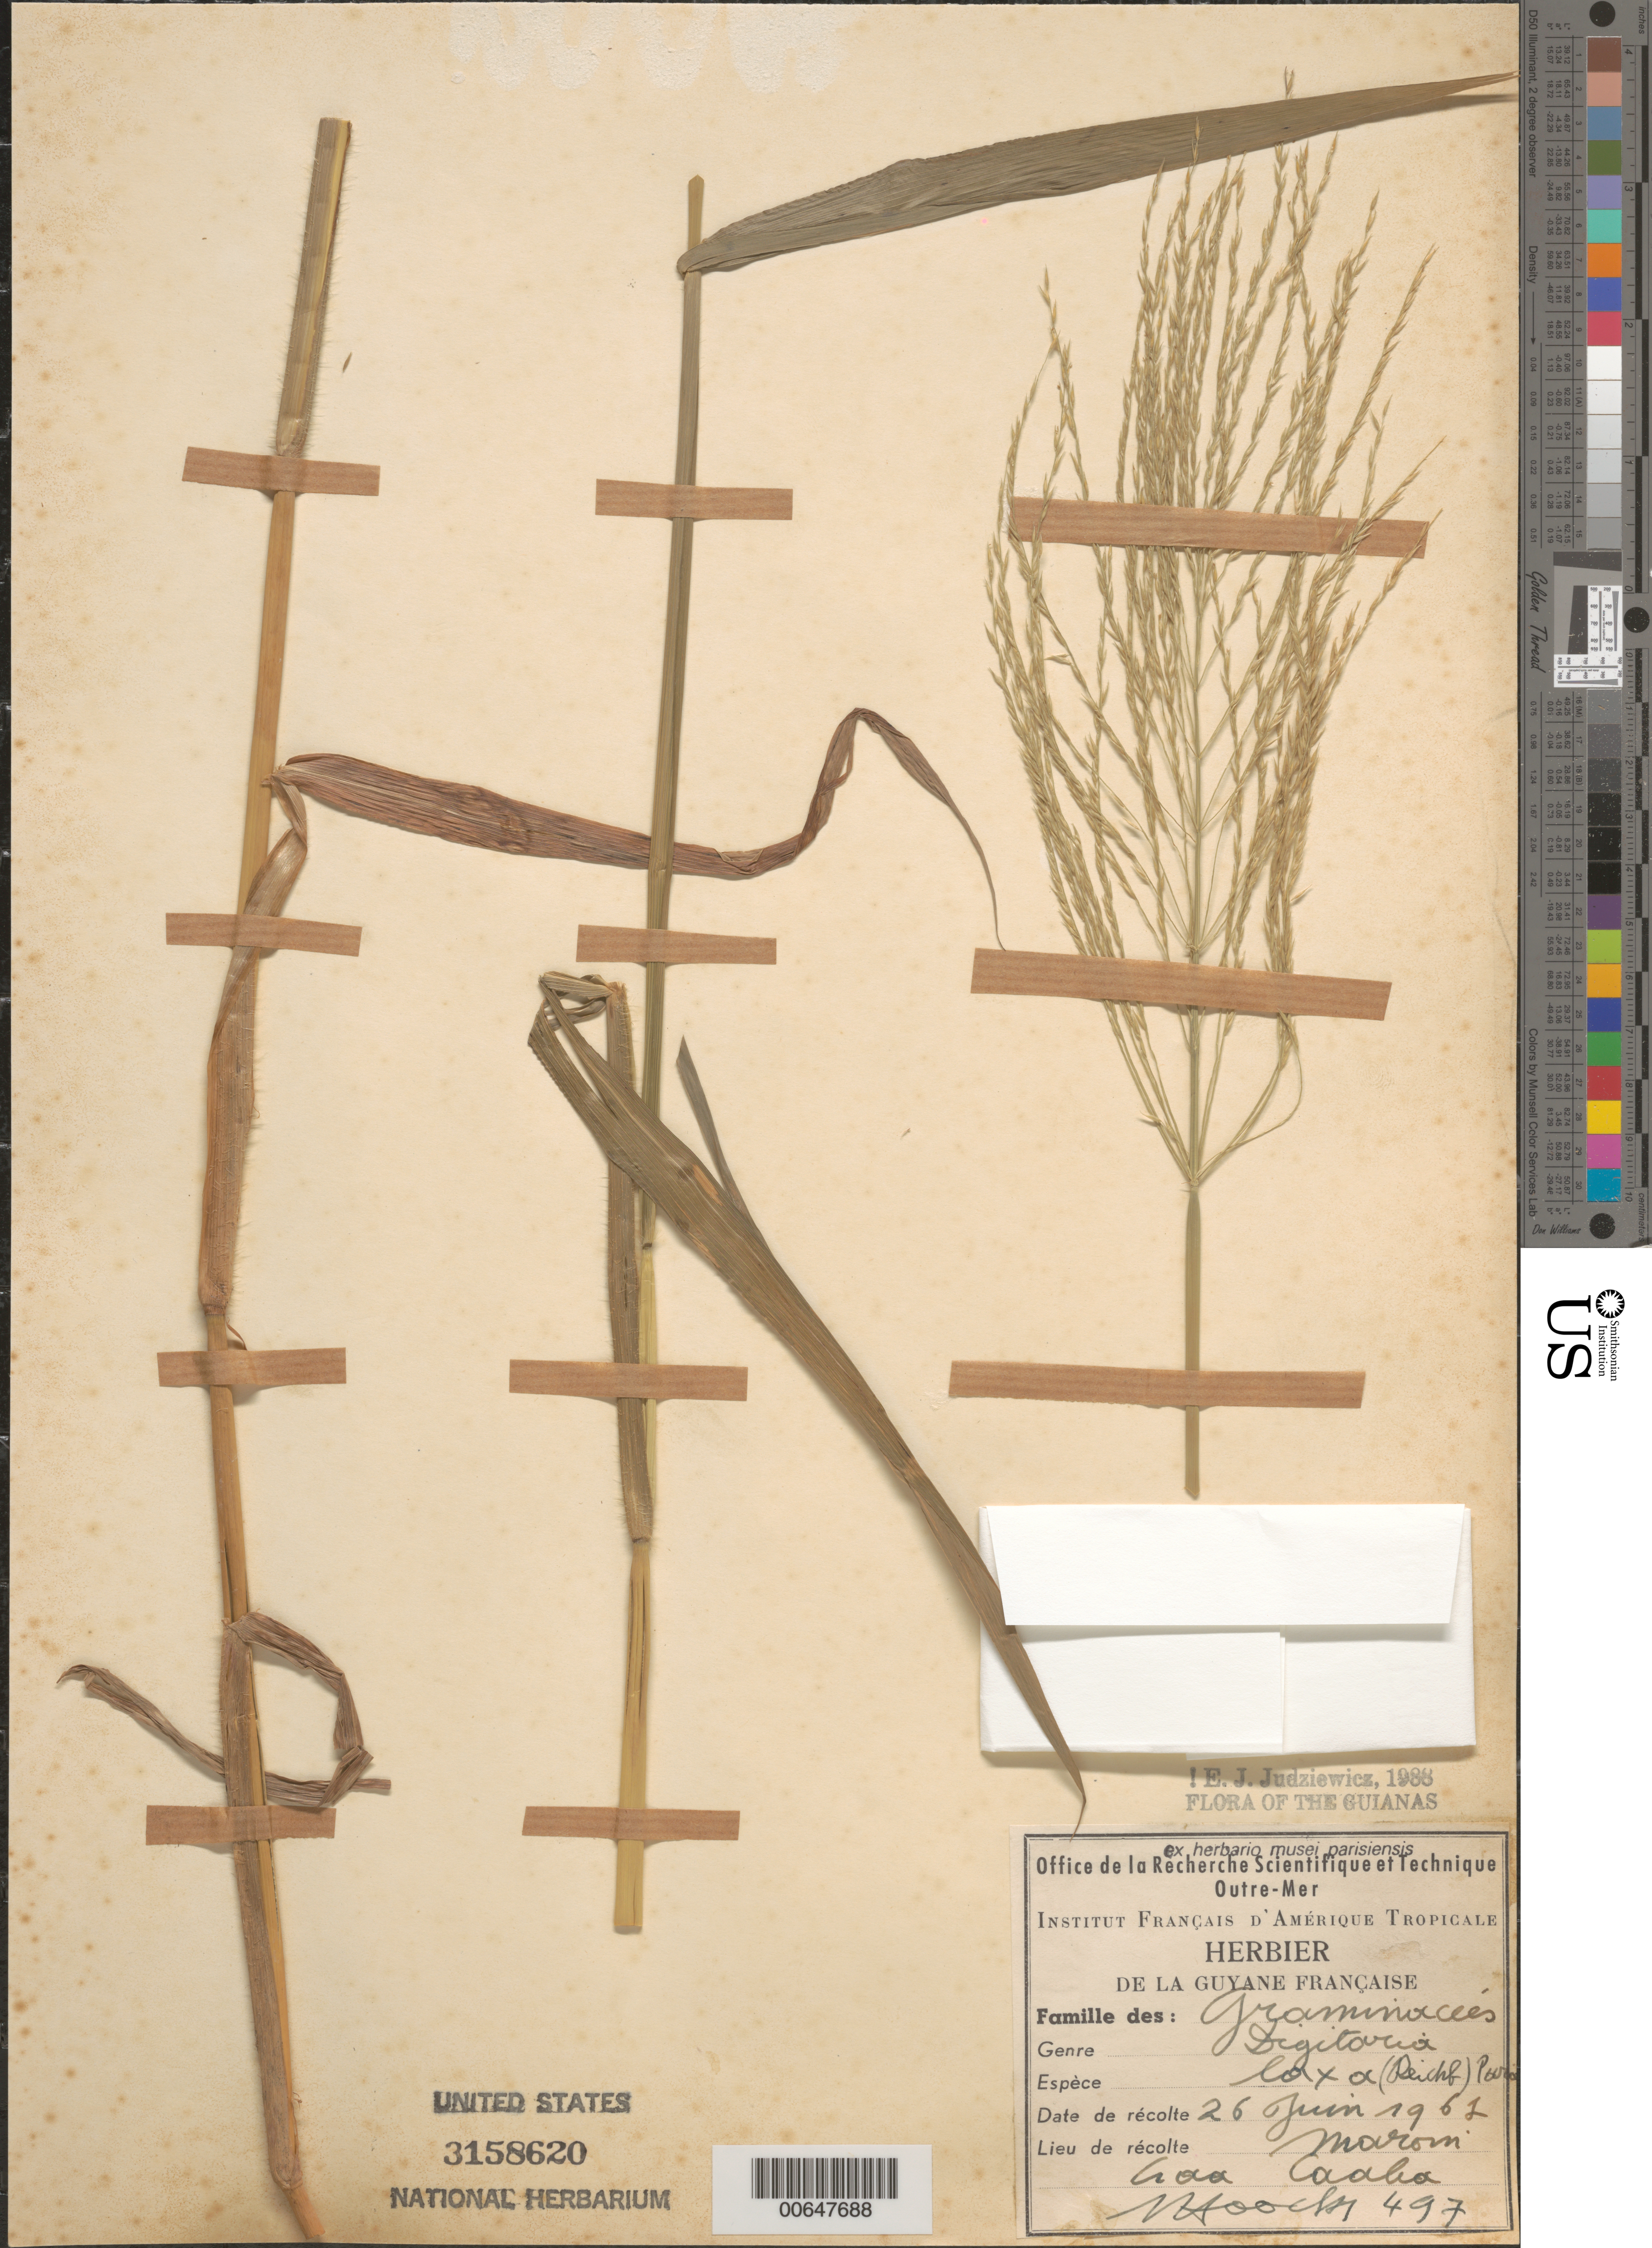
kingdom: Plantae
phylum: Tracheophyta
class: Liliopsida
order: Poales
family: Poaceae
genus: Digitaria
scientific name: Digitaria laxa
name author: (Rchb. ex A. Spreng.) Parodi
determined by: Judziewicz, E. J.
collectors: J. Hoock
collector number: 497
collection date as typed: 26-Jun-61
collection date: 1961-06-26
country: French Guiana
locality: Maroni, Gaa Caba [Kaba?]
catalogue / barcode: US 3158620